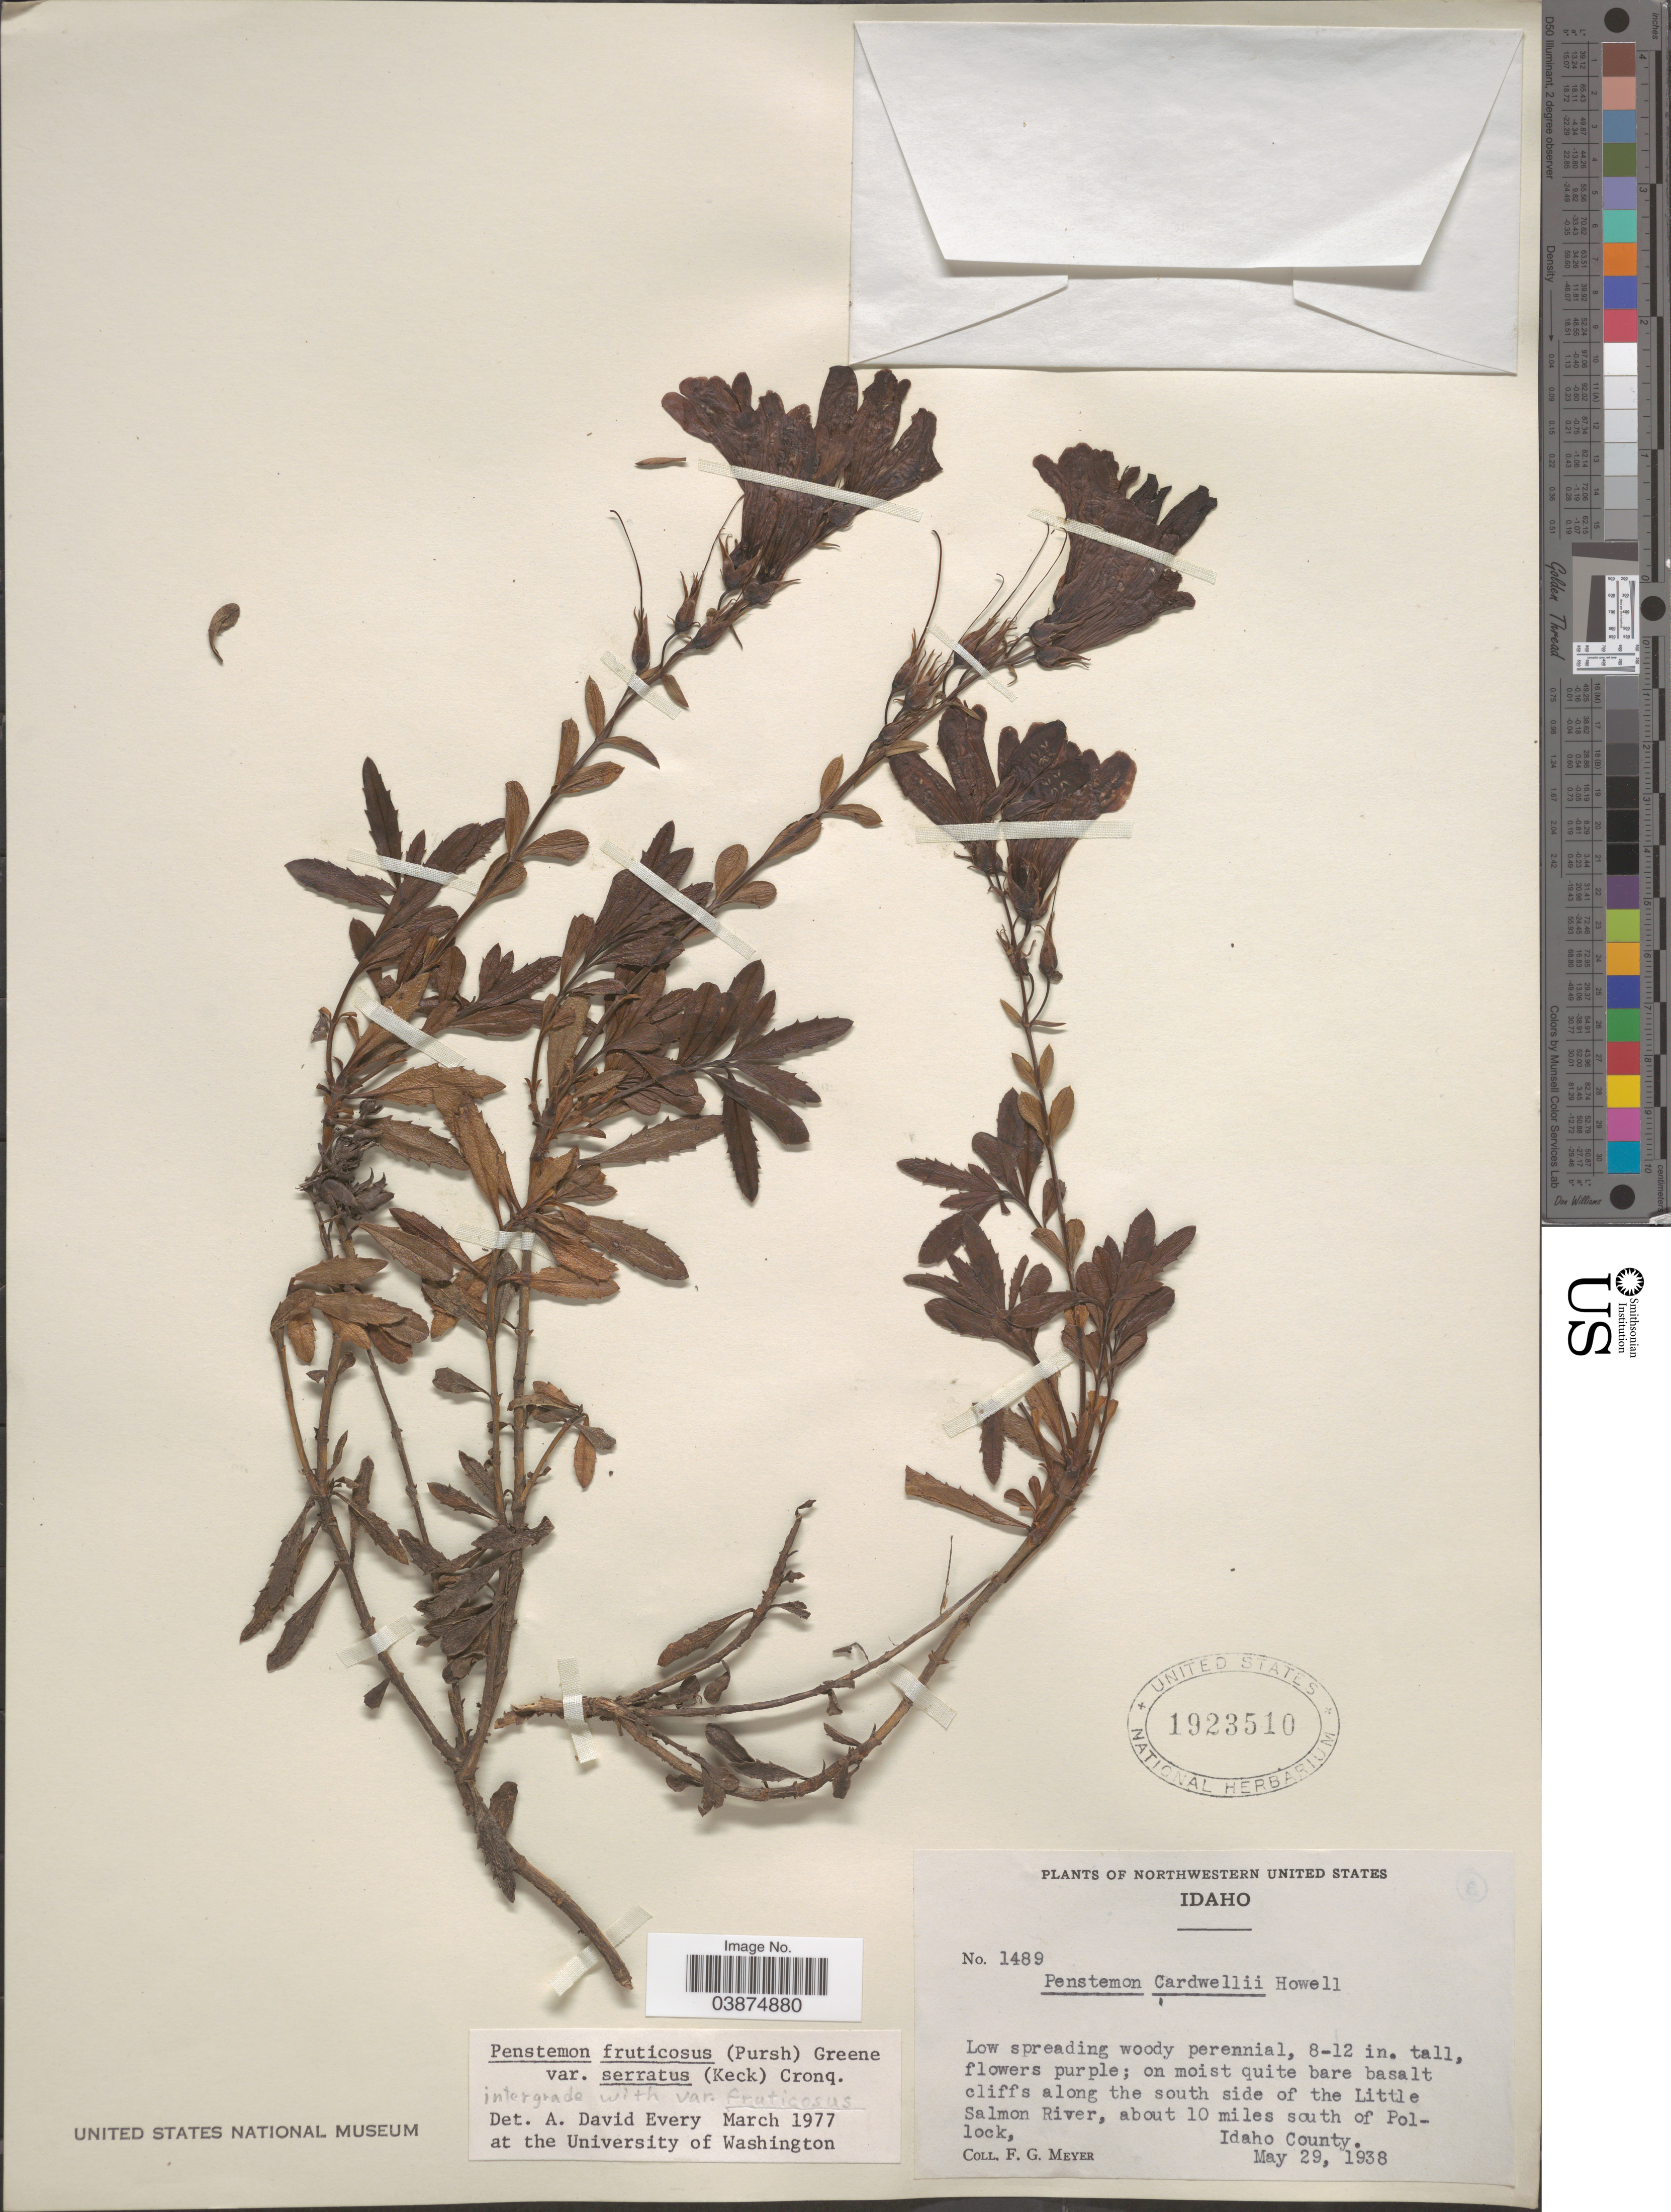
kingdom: Plantae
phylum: Tracheophyta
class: Magnoliopsida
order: Lamiales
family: Plantaginaceae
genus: Penstemon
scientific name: Penstemon fruticosus var. serratus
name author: (D.D. Keck) Cronquist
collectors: F. G. Meyer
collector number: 1489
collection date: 1938-05-29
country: United States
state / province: Idaho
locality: On moist quite bare basalt cliffs along the south side of the Little Salmon River, about 10 miles south of Pollock, Idaho County.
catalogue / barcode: US 1923510